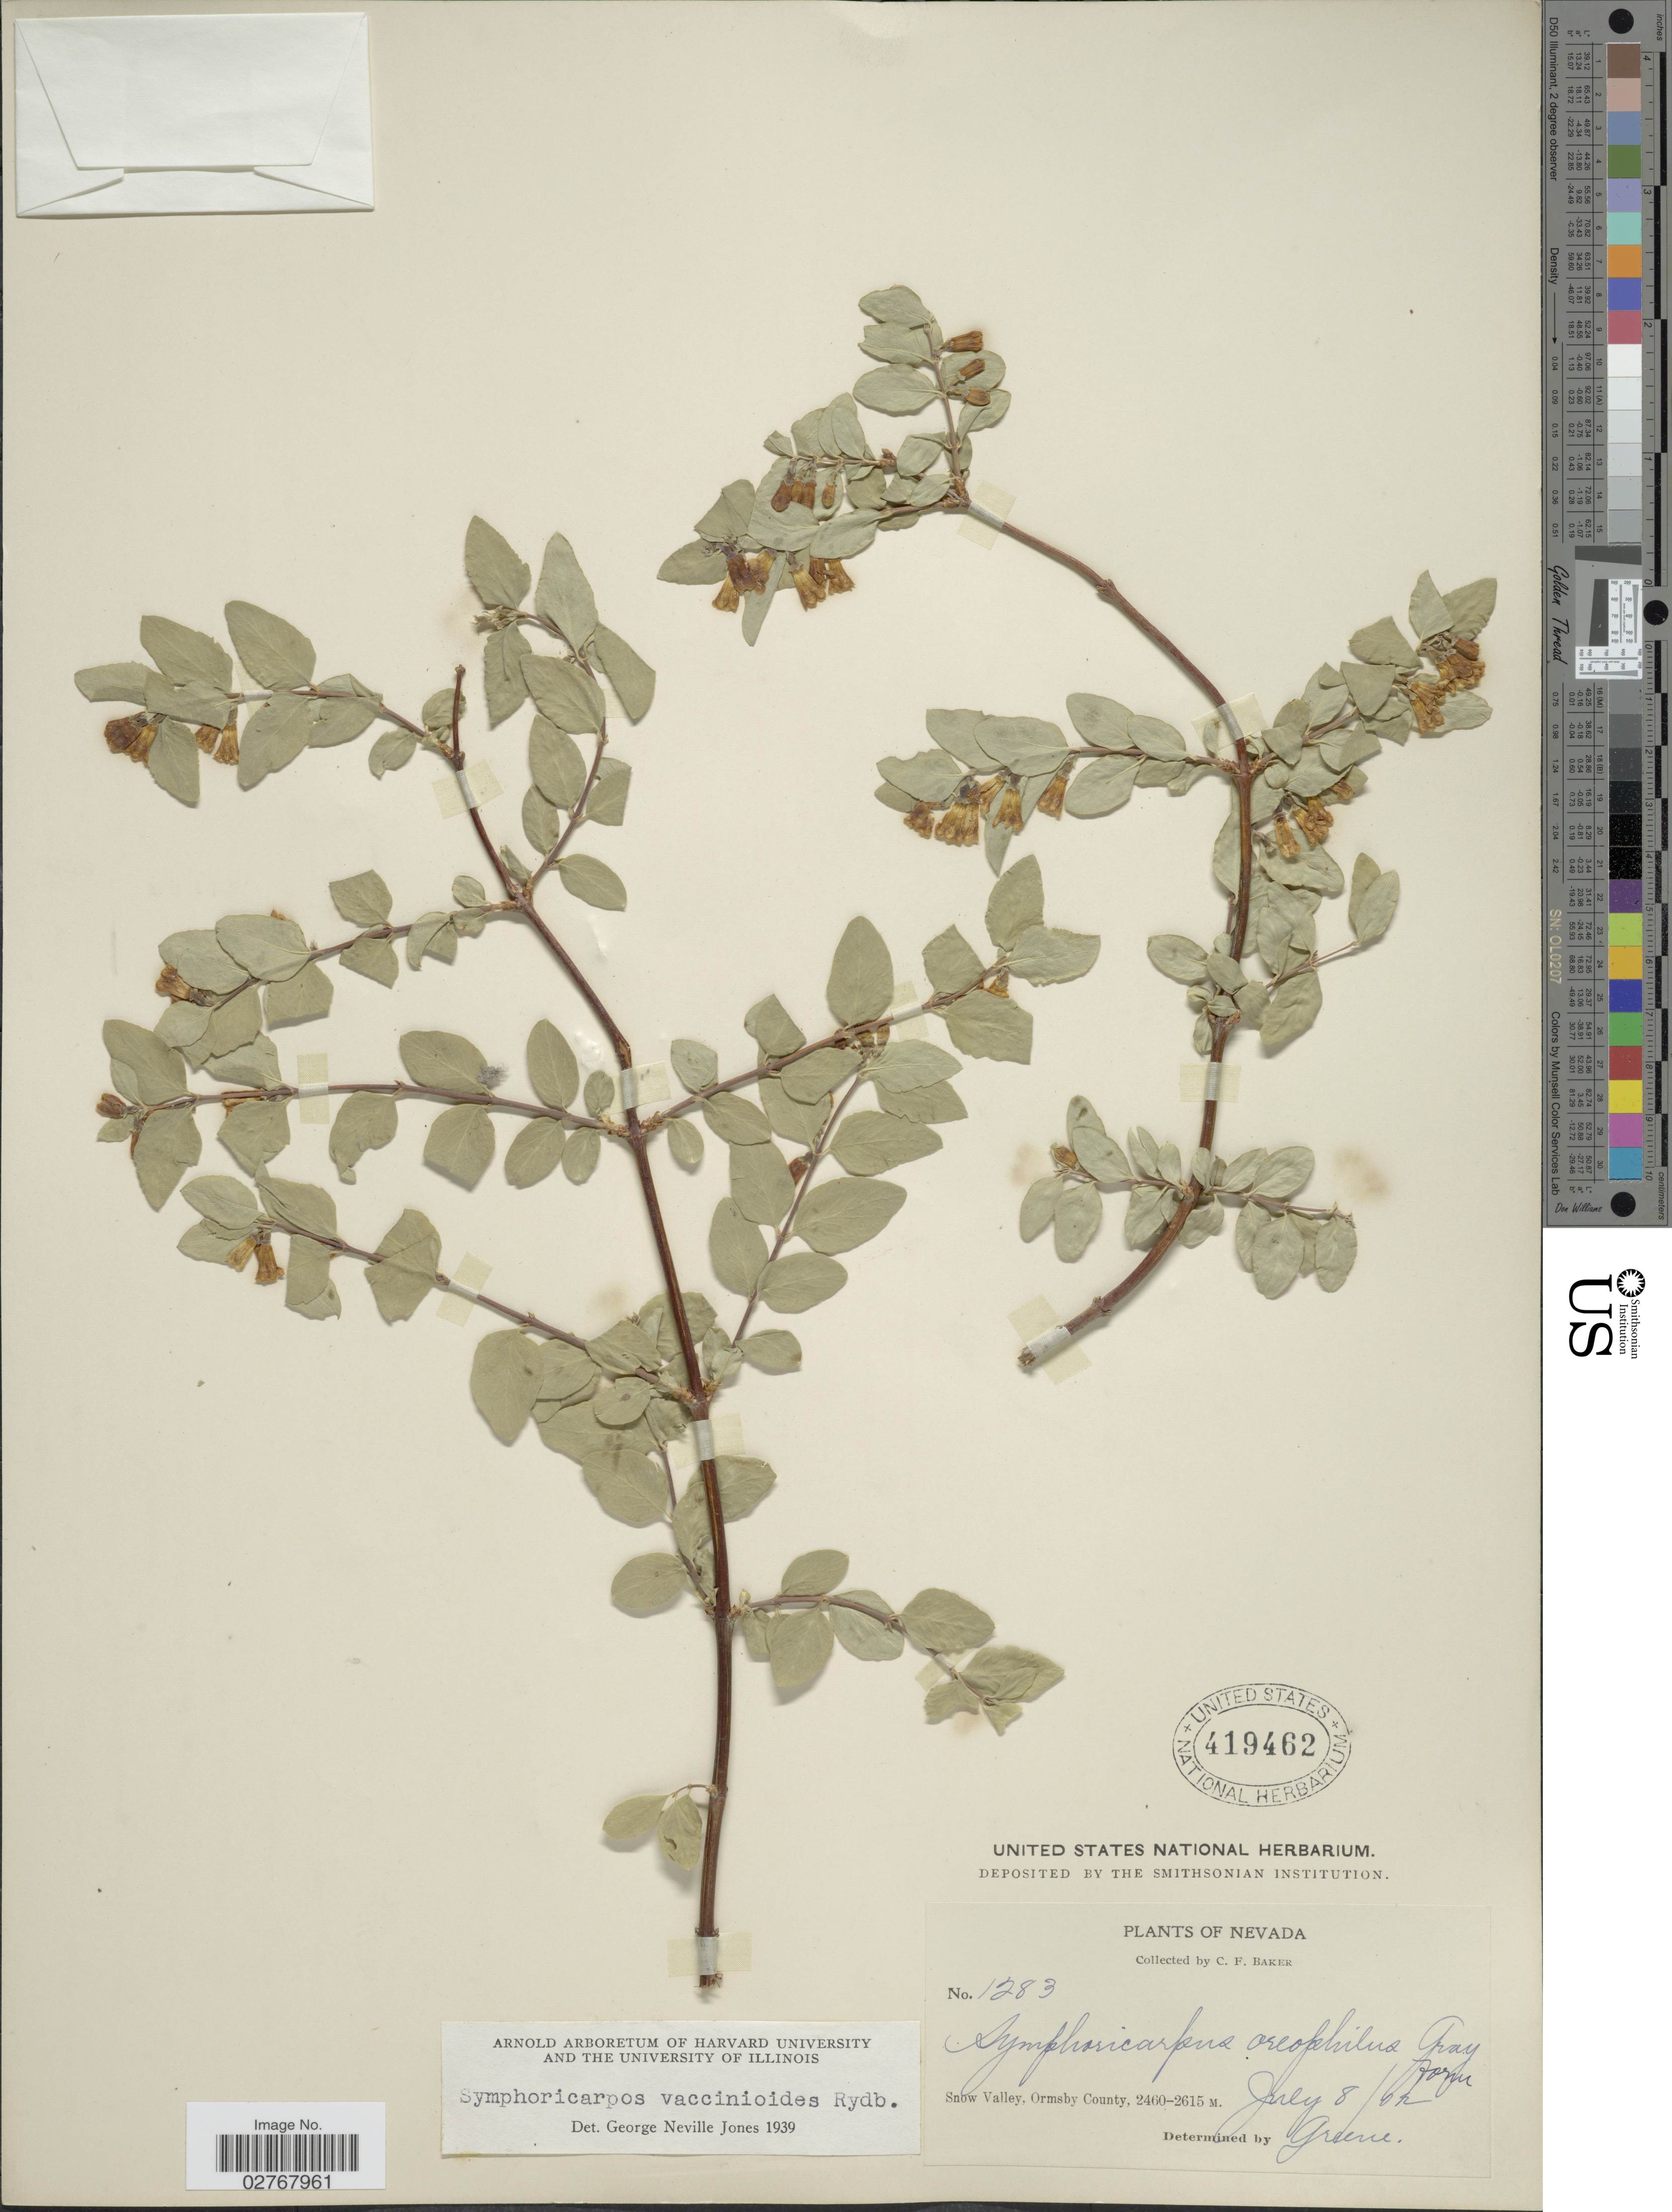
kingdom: Plantae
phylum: Tracheophyta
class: Magnoliopsida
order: Dipsacales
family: Caprifoliaceae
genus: Symphoricarpos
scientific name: Symphoricarpos vaccinioides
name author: Rydb.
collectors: C. F. Baker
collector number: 1283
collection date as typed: Transcribed d/m/y: 8/7/2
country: United States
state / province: Nevada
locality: Snow Valley, Ormsby County.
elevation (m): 2460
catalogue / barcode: US 419462